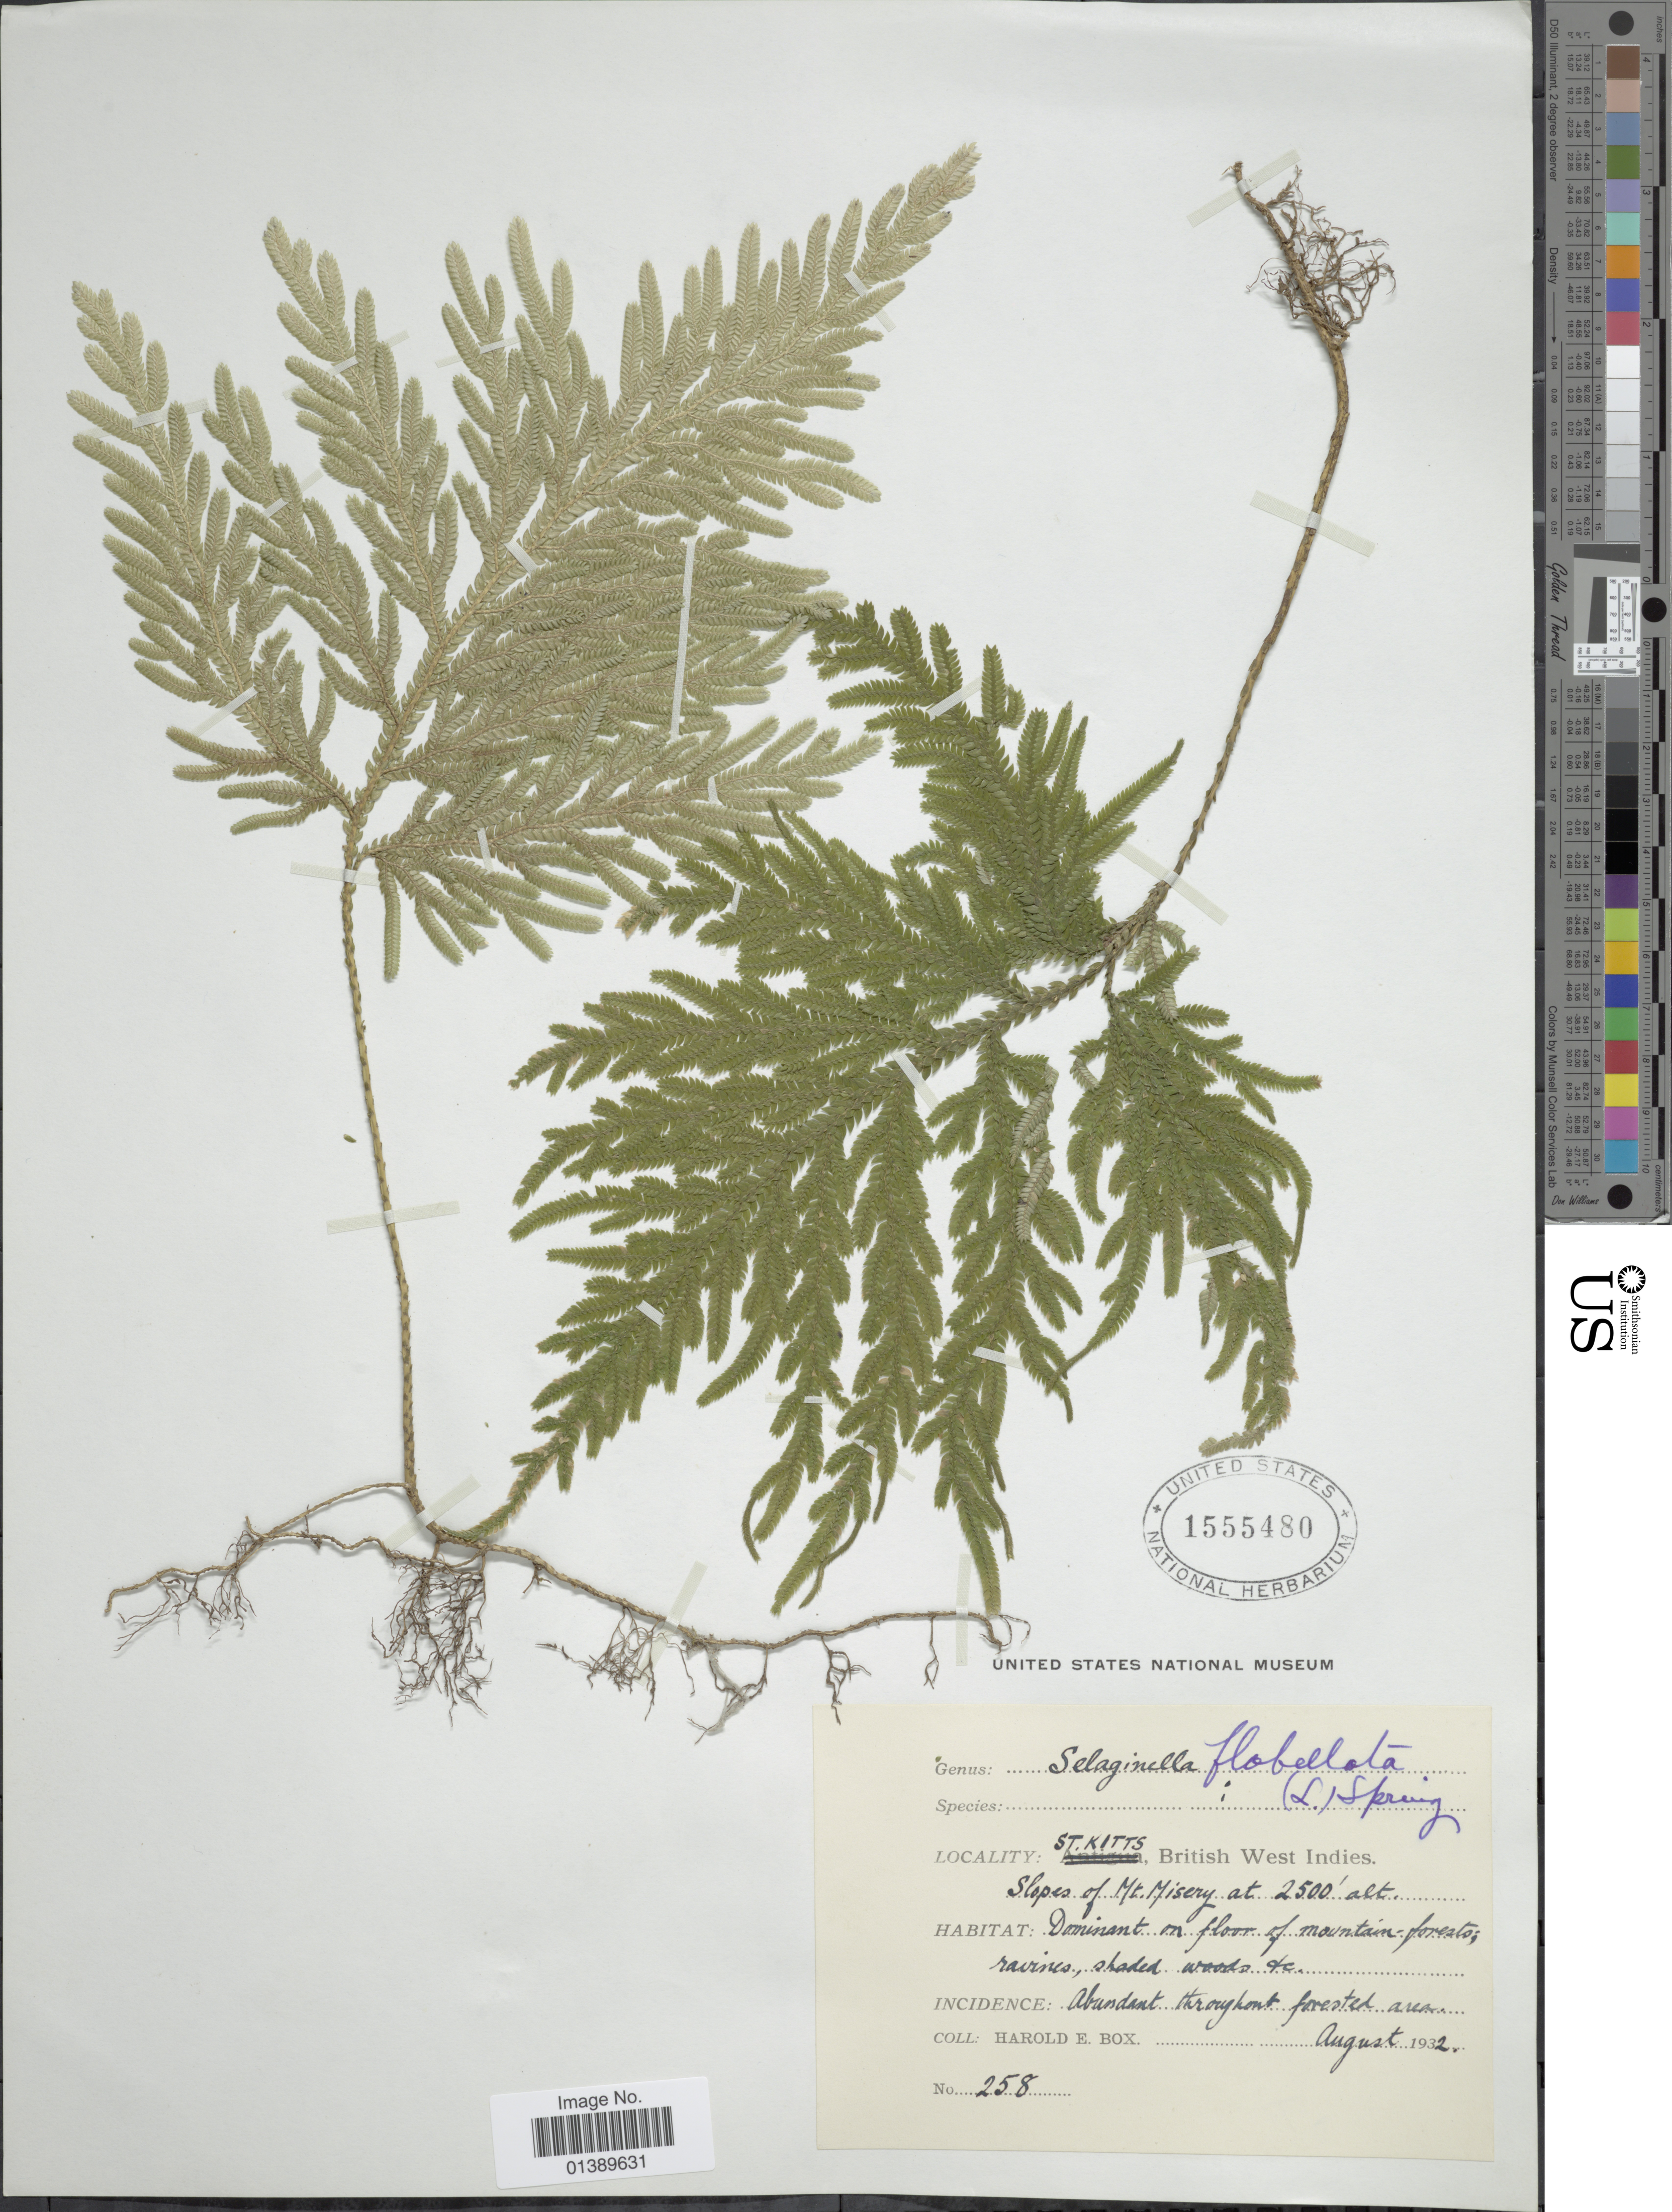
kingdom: Plantae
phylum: Tracheophyta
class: Lycopodiopsida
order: Selaginellales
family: Selaginellaceae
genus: Selaginella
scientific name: Selaginella flabellata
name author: L.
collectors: H. E. Box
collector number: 258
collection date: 1932-08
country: St. Christopher-Nevis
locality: St Kitts, British West Indies, Slopes of Mt Misery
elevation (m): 762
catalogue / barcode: US 1555480